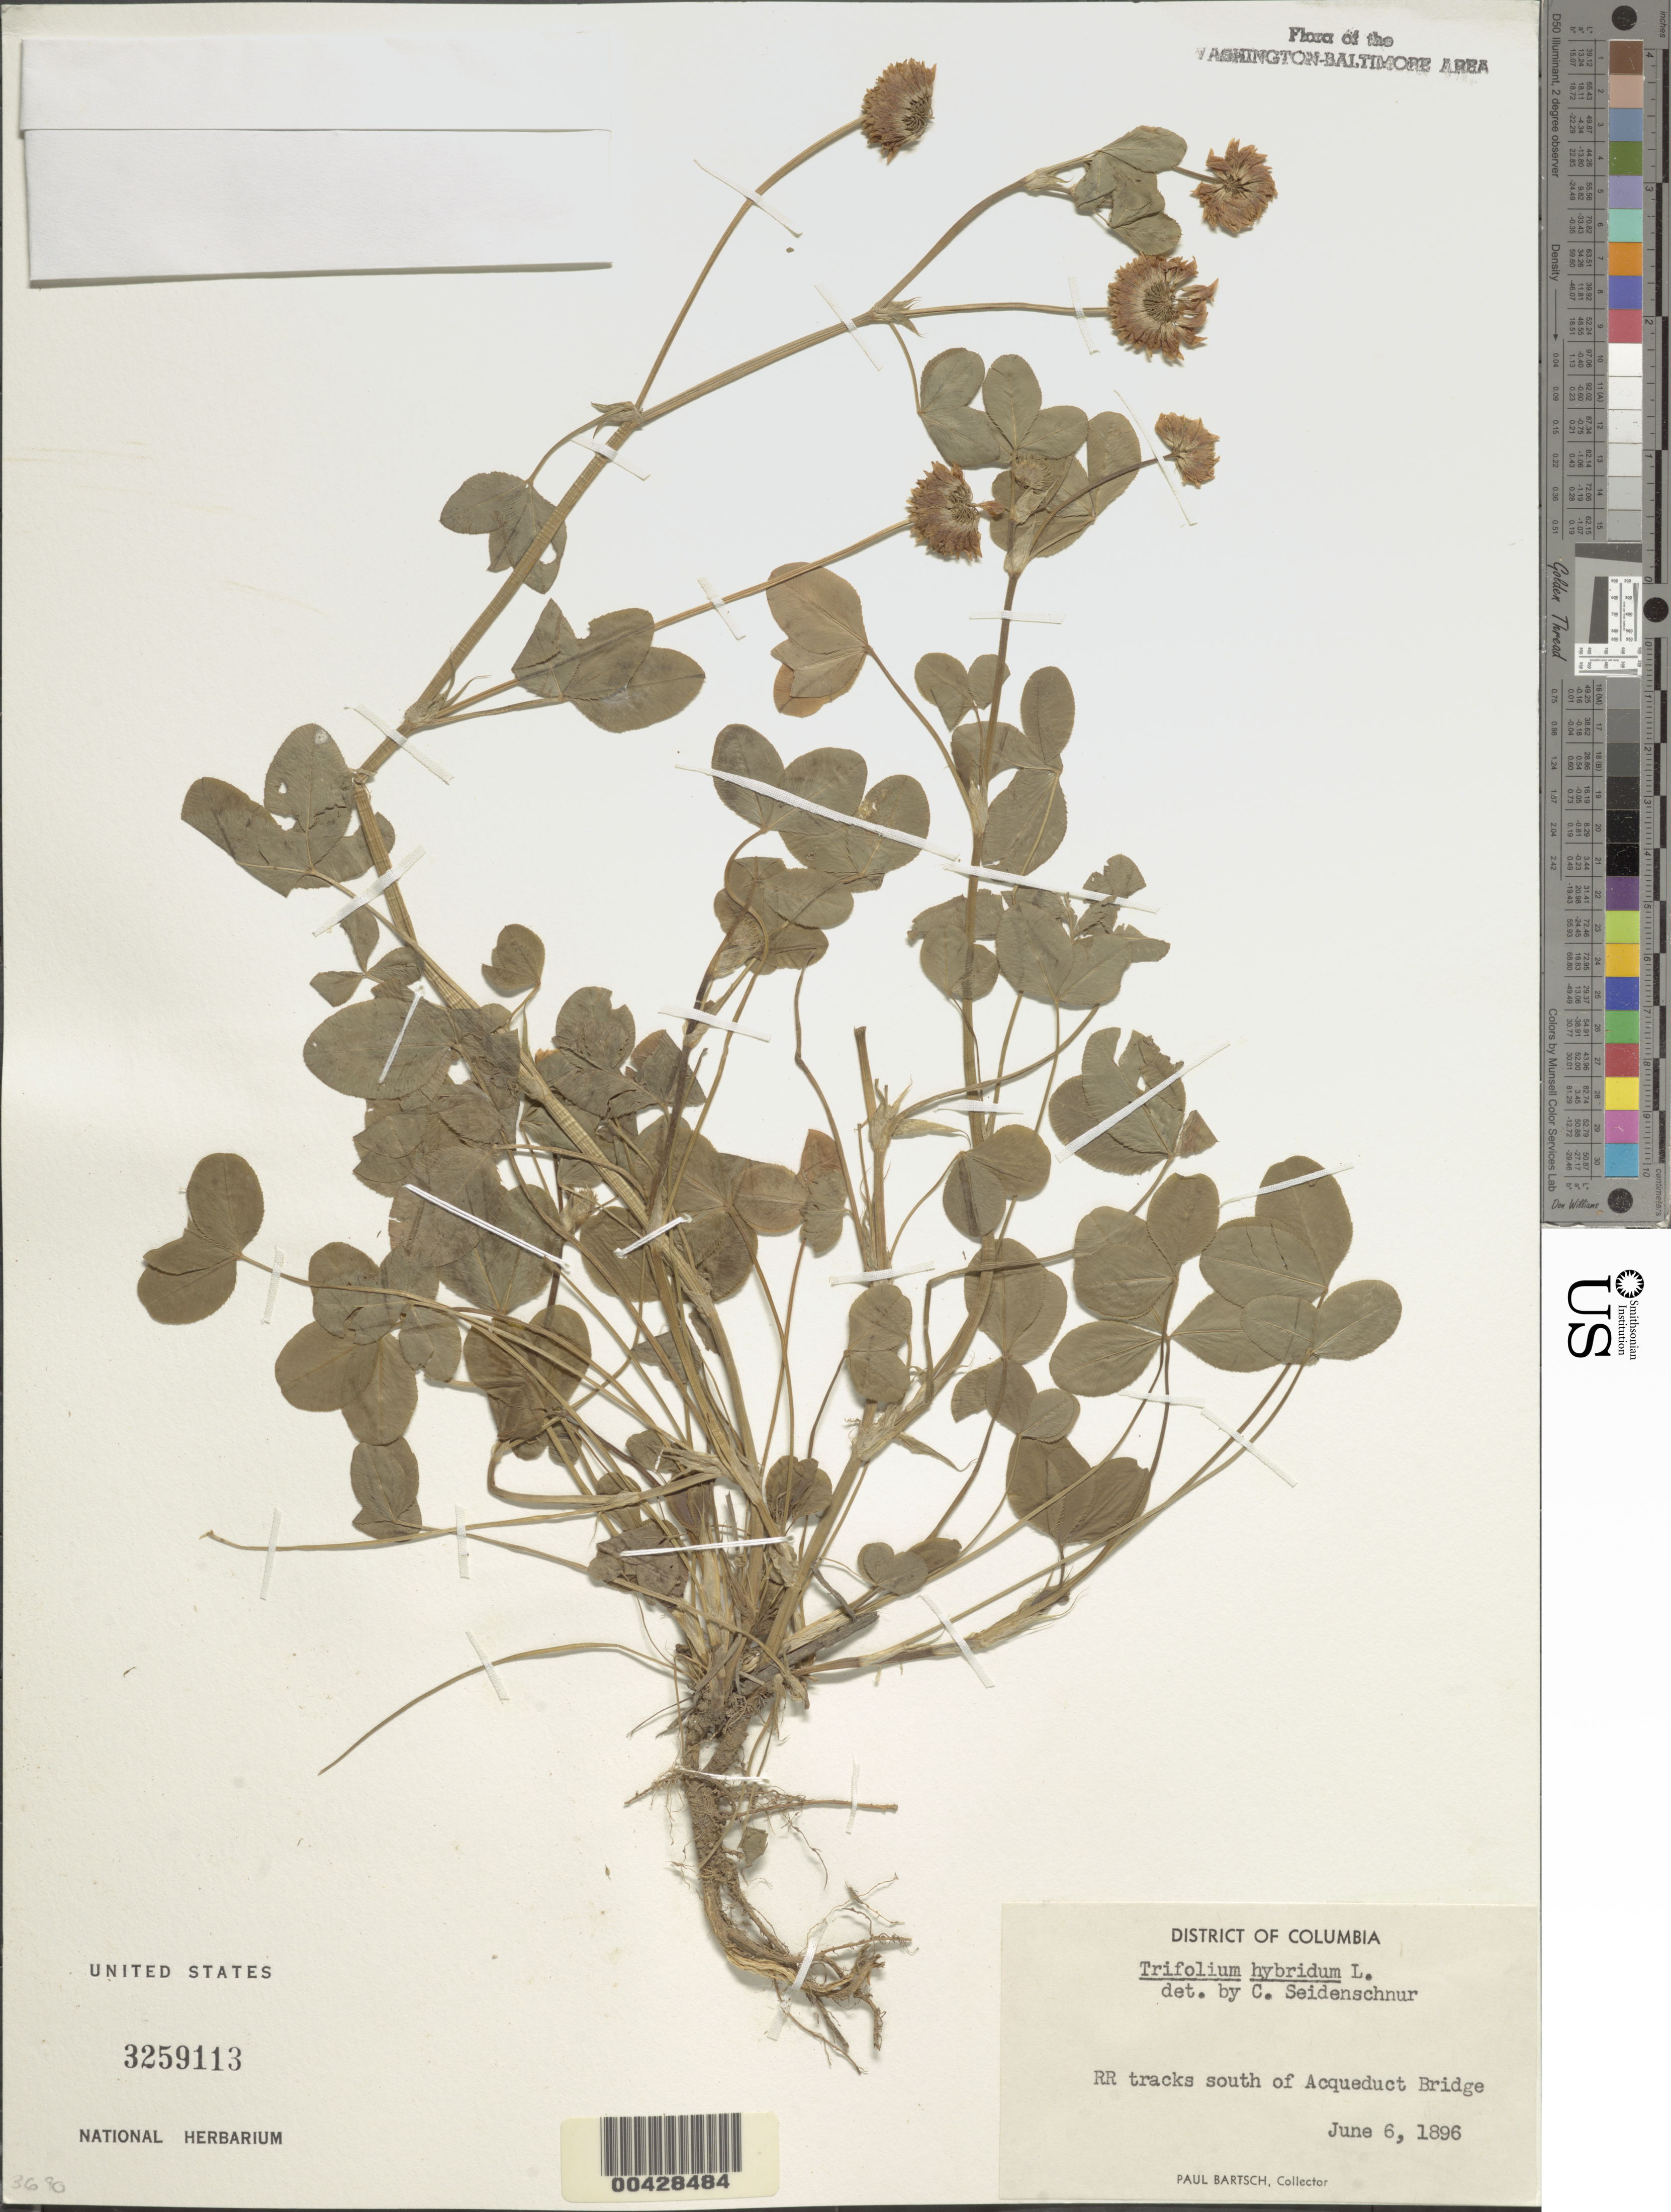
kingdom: Plantae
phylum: Tracheophyta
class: Magnoliopsida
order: Fabales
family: Fabaceae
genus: Trifolium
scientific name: Trifolium hybridum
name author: L.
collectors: P. Bartsch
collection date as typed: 06 Jun 1896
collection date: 1896-06-06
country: United States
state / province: District of Columbia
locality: S of Aqueduct Bridge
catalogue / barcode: US 3259113